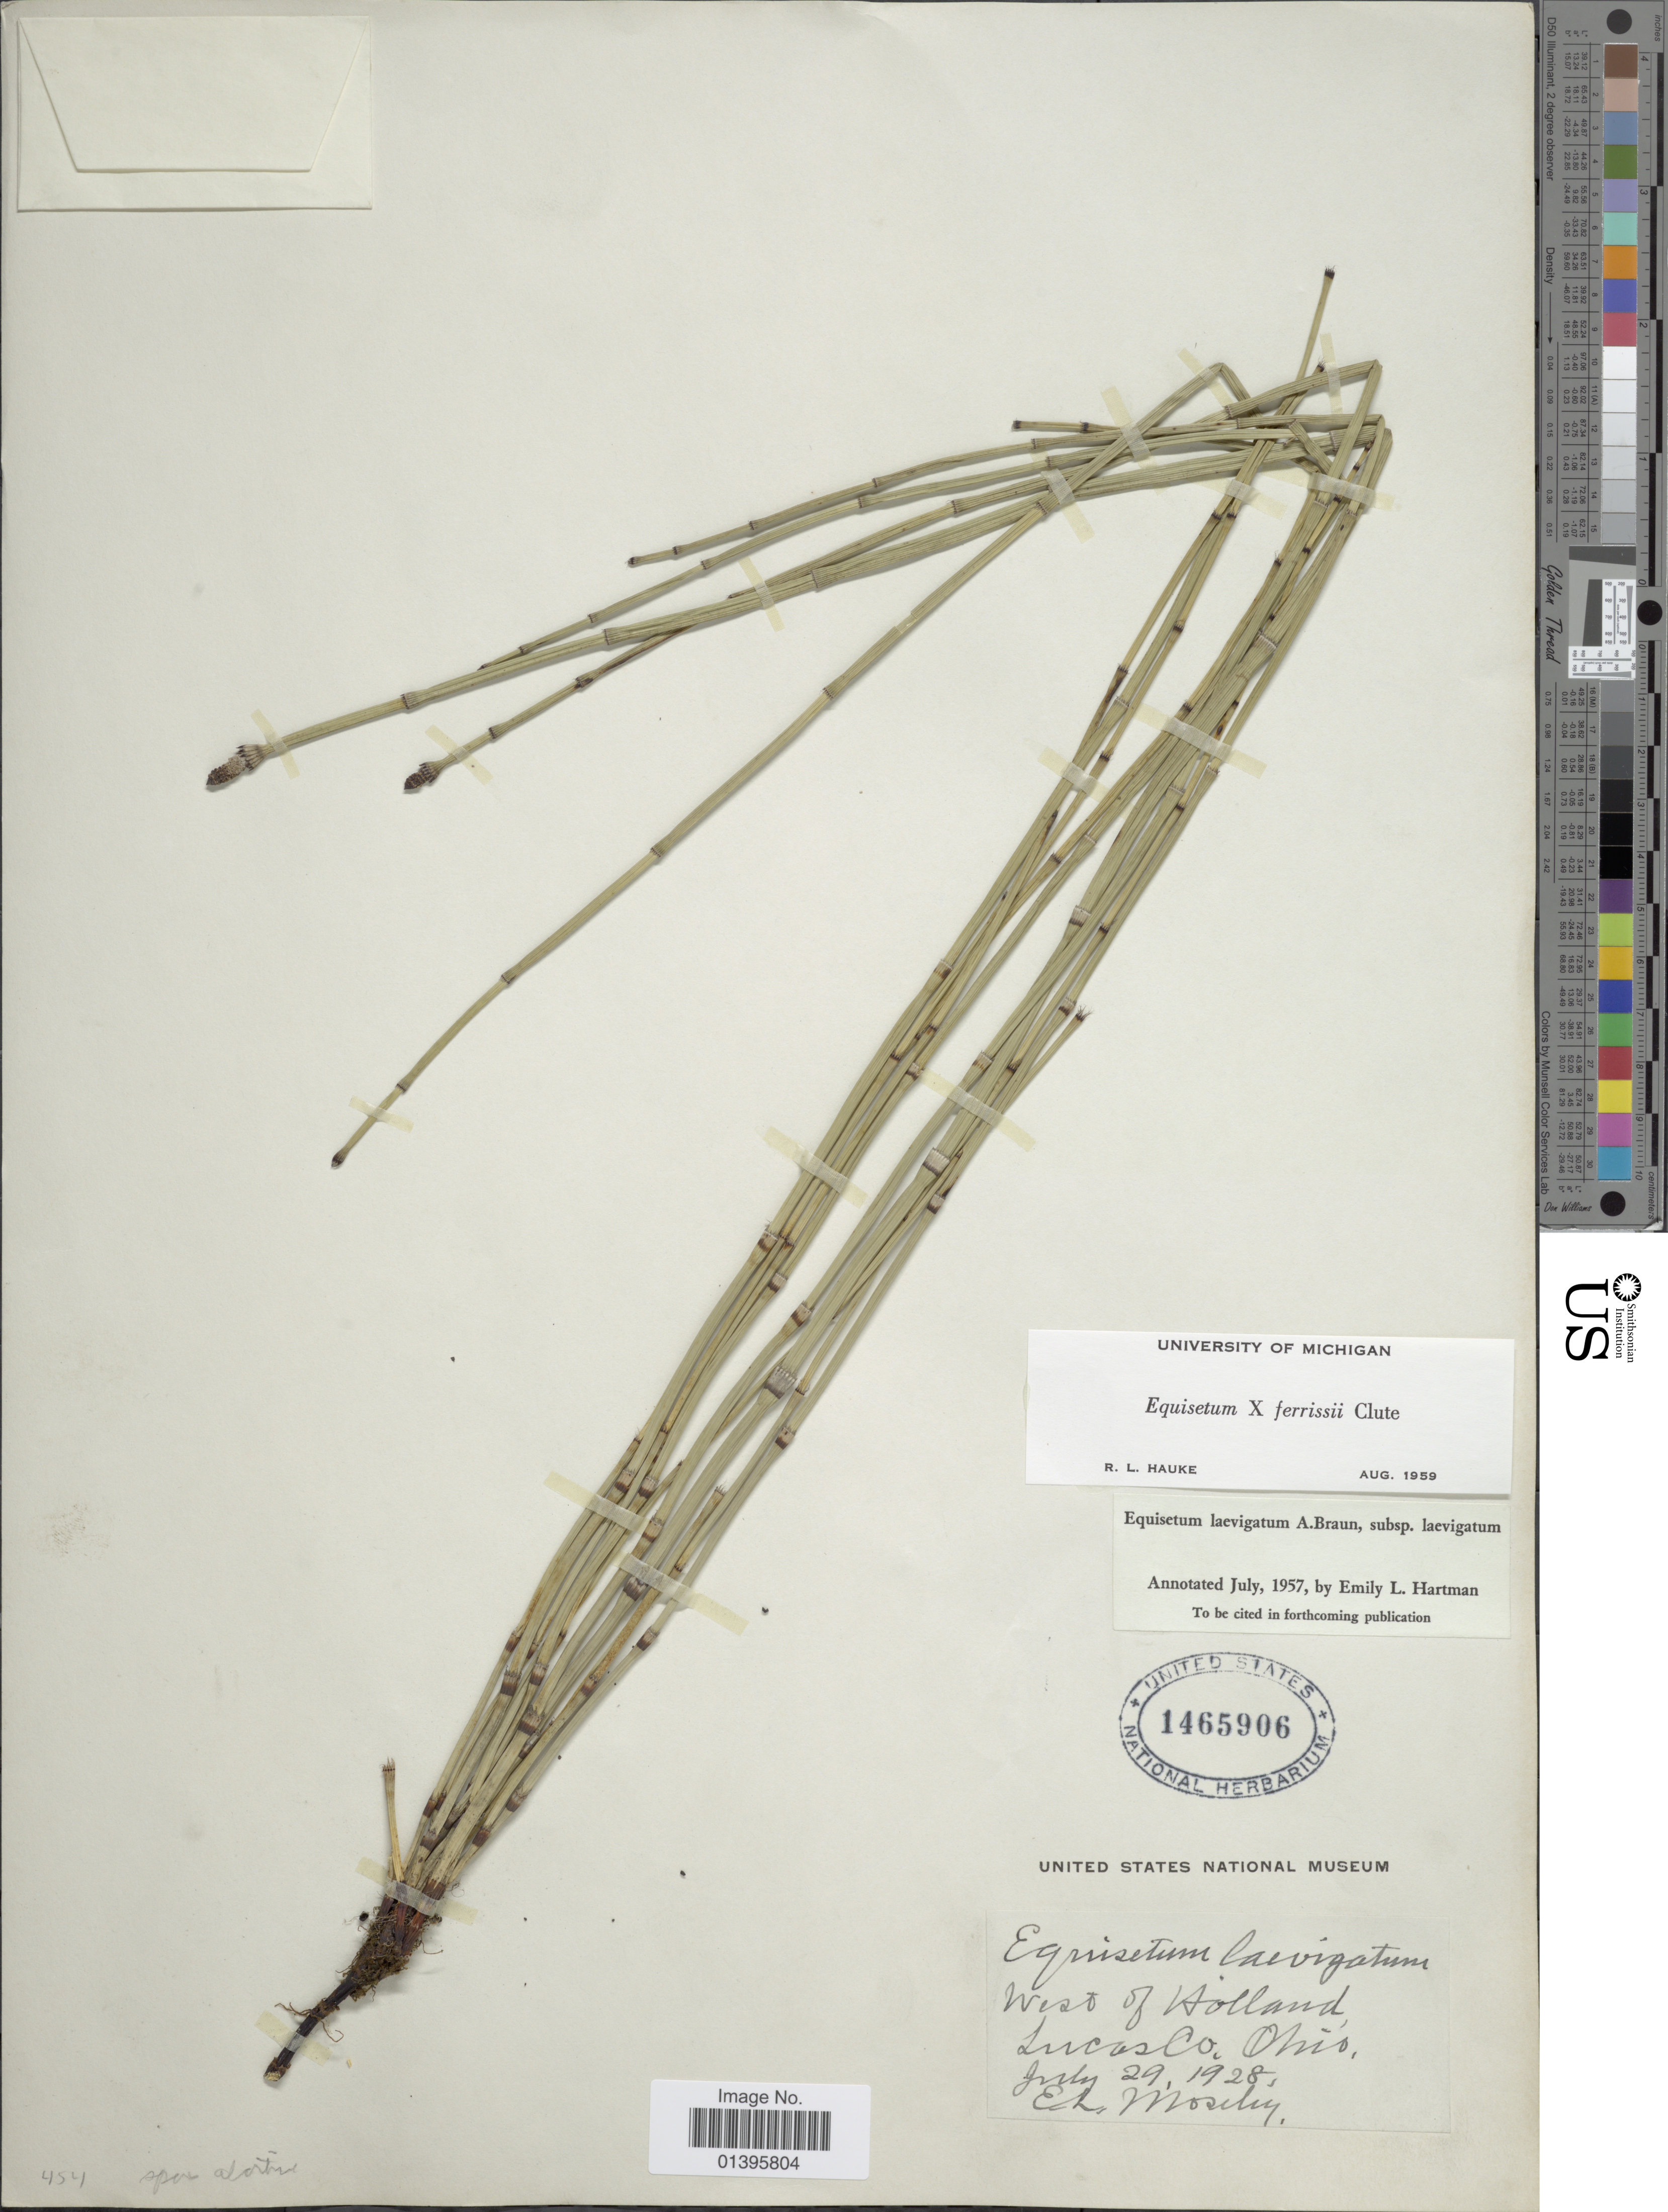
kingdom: Plantae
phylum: Tracheophyta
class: Polypodiopsida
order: Equisetales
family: Equisetaceae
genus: Equisetum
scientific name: Equisetum x ferrissii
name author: Clute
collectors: E. Moseley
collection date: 1928-07-29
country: United States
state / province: Ohio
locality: West of Holland, Lucas Co.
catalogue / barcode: US 1465906